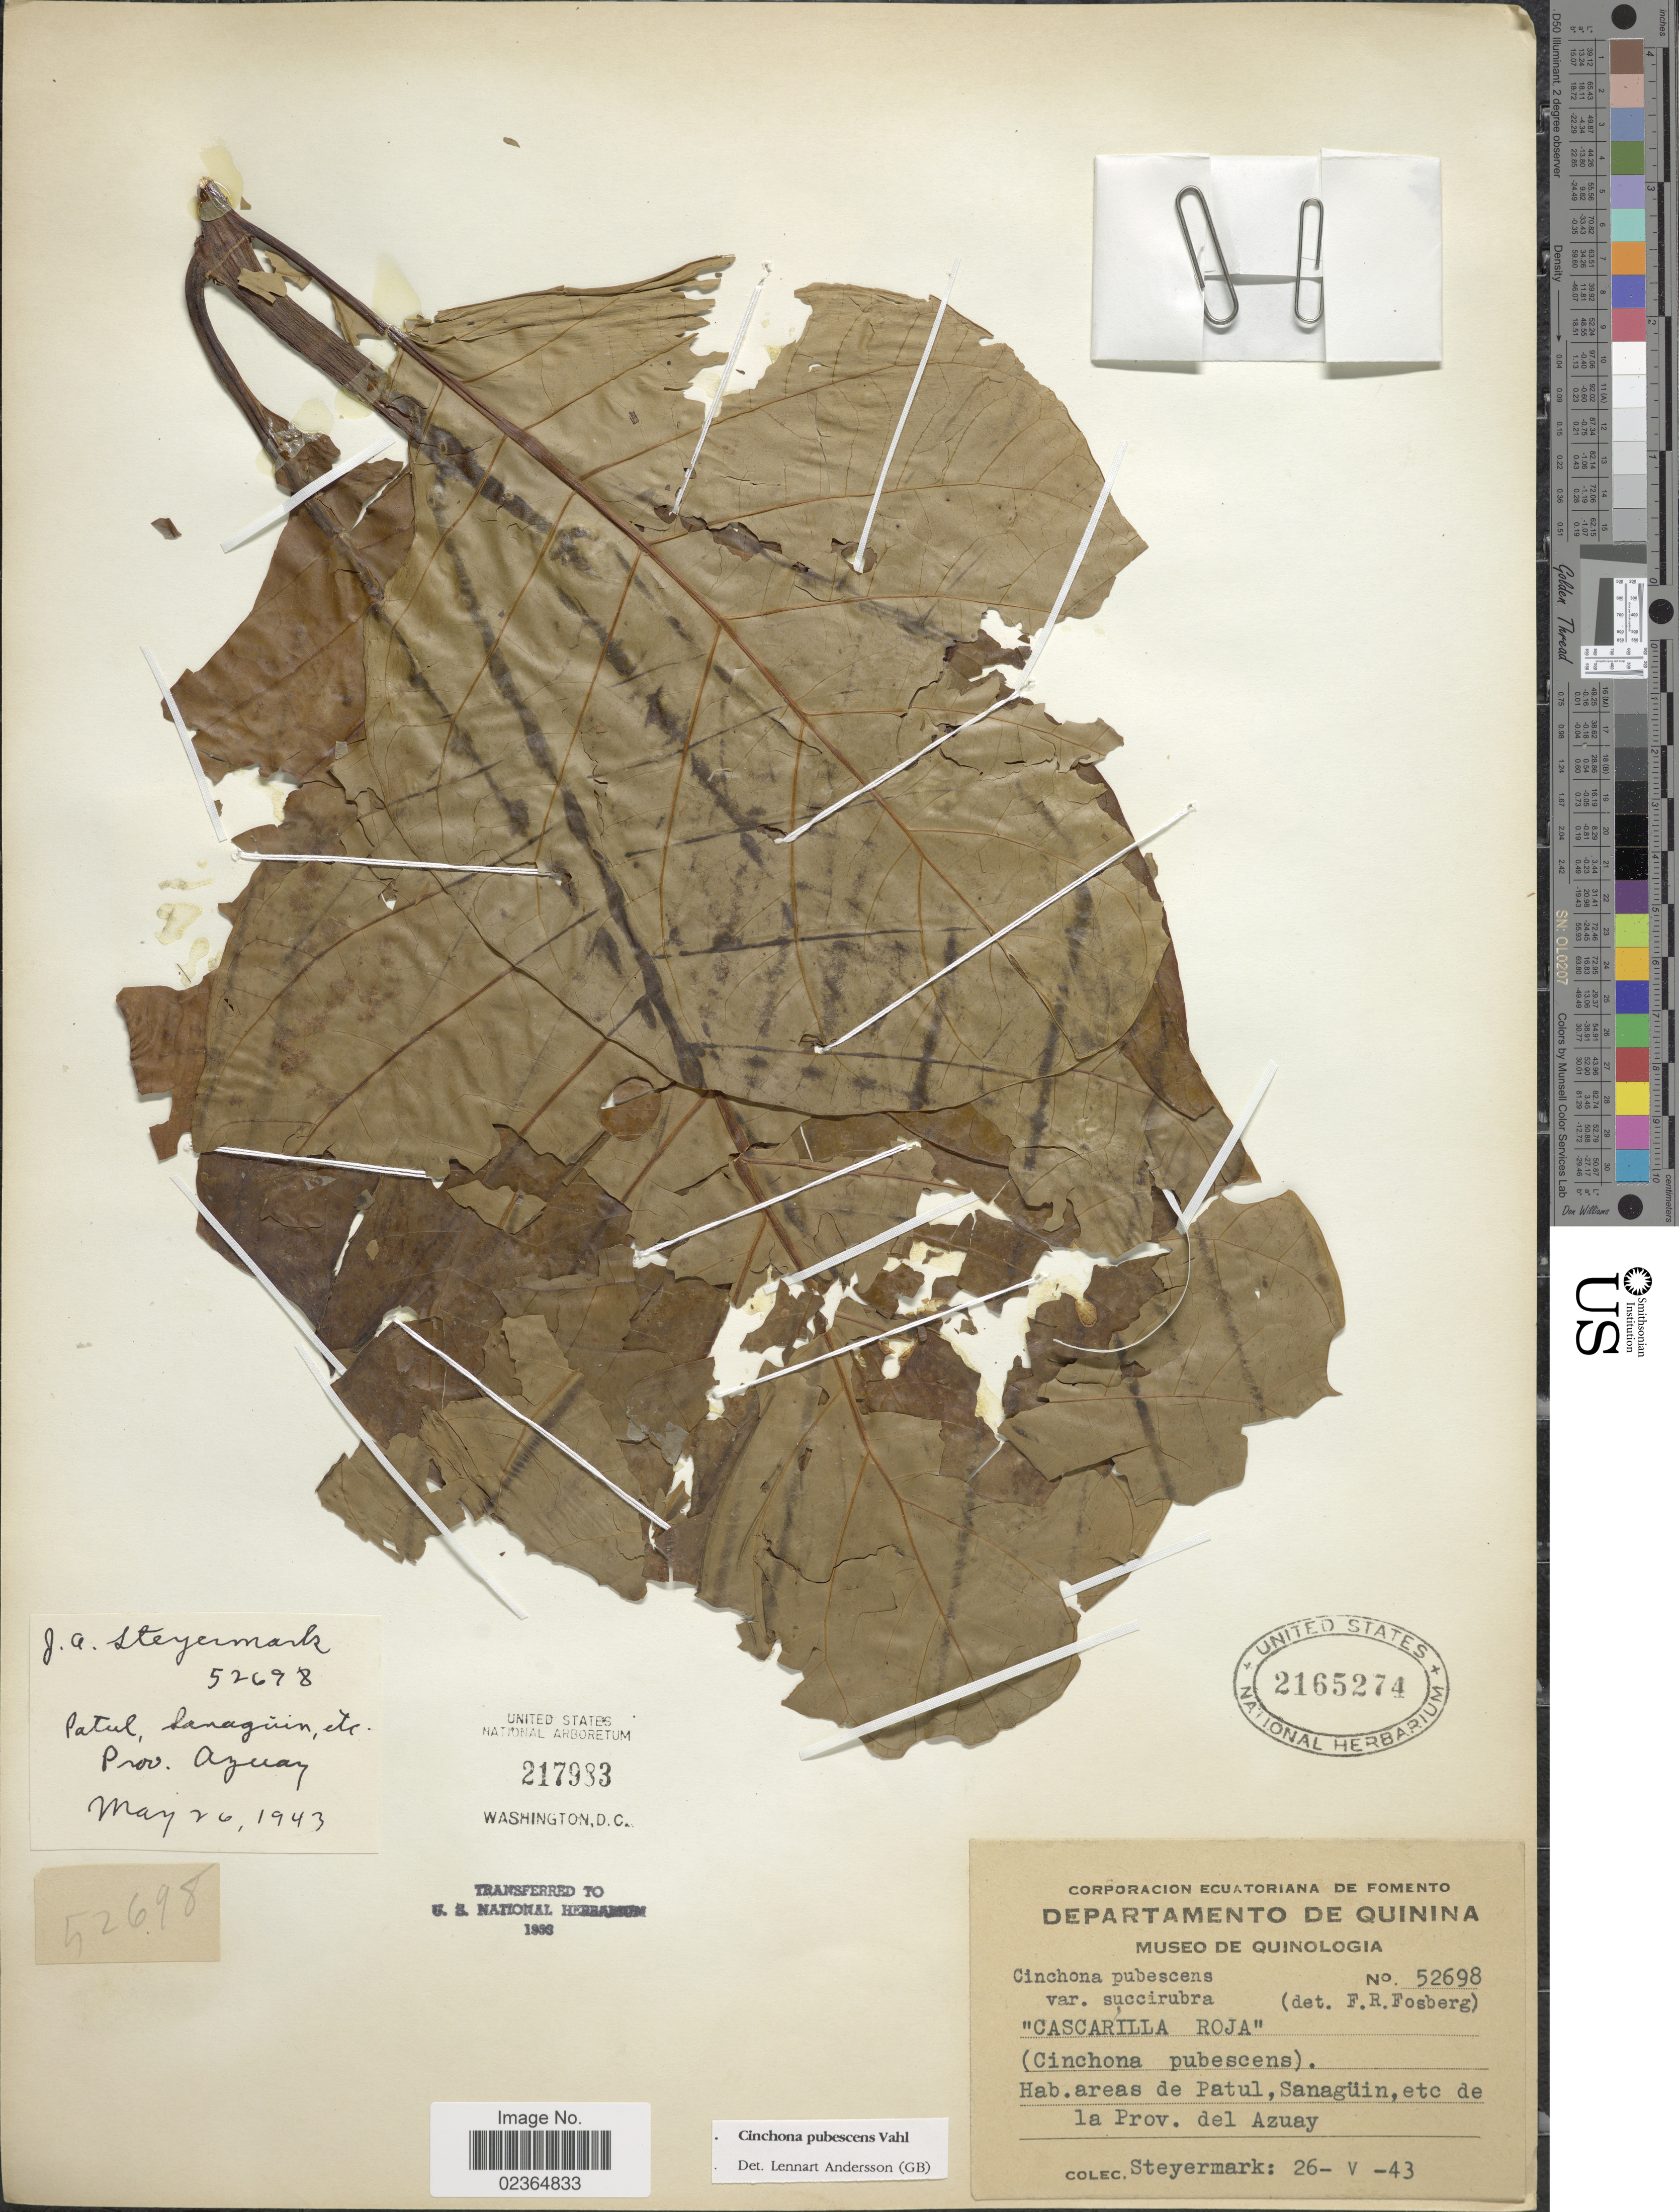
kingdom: Plantae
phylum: Tracheophyta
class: Magnoliopsida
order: Gentianales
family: Rubiaceae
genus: Cinchona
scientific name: Cinchona pubescens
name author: Vahl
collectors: J. Steyermark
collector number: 52698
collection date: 1943-05-26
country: Ecuador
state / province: Azuay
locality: Patul, Sanagüin, etc.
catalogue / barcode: US 2165274